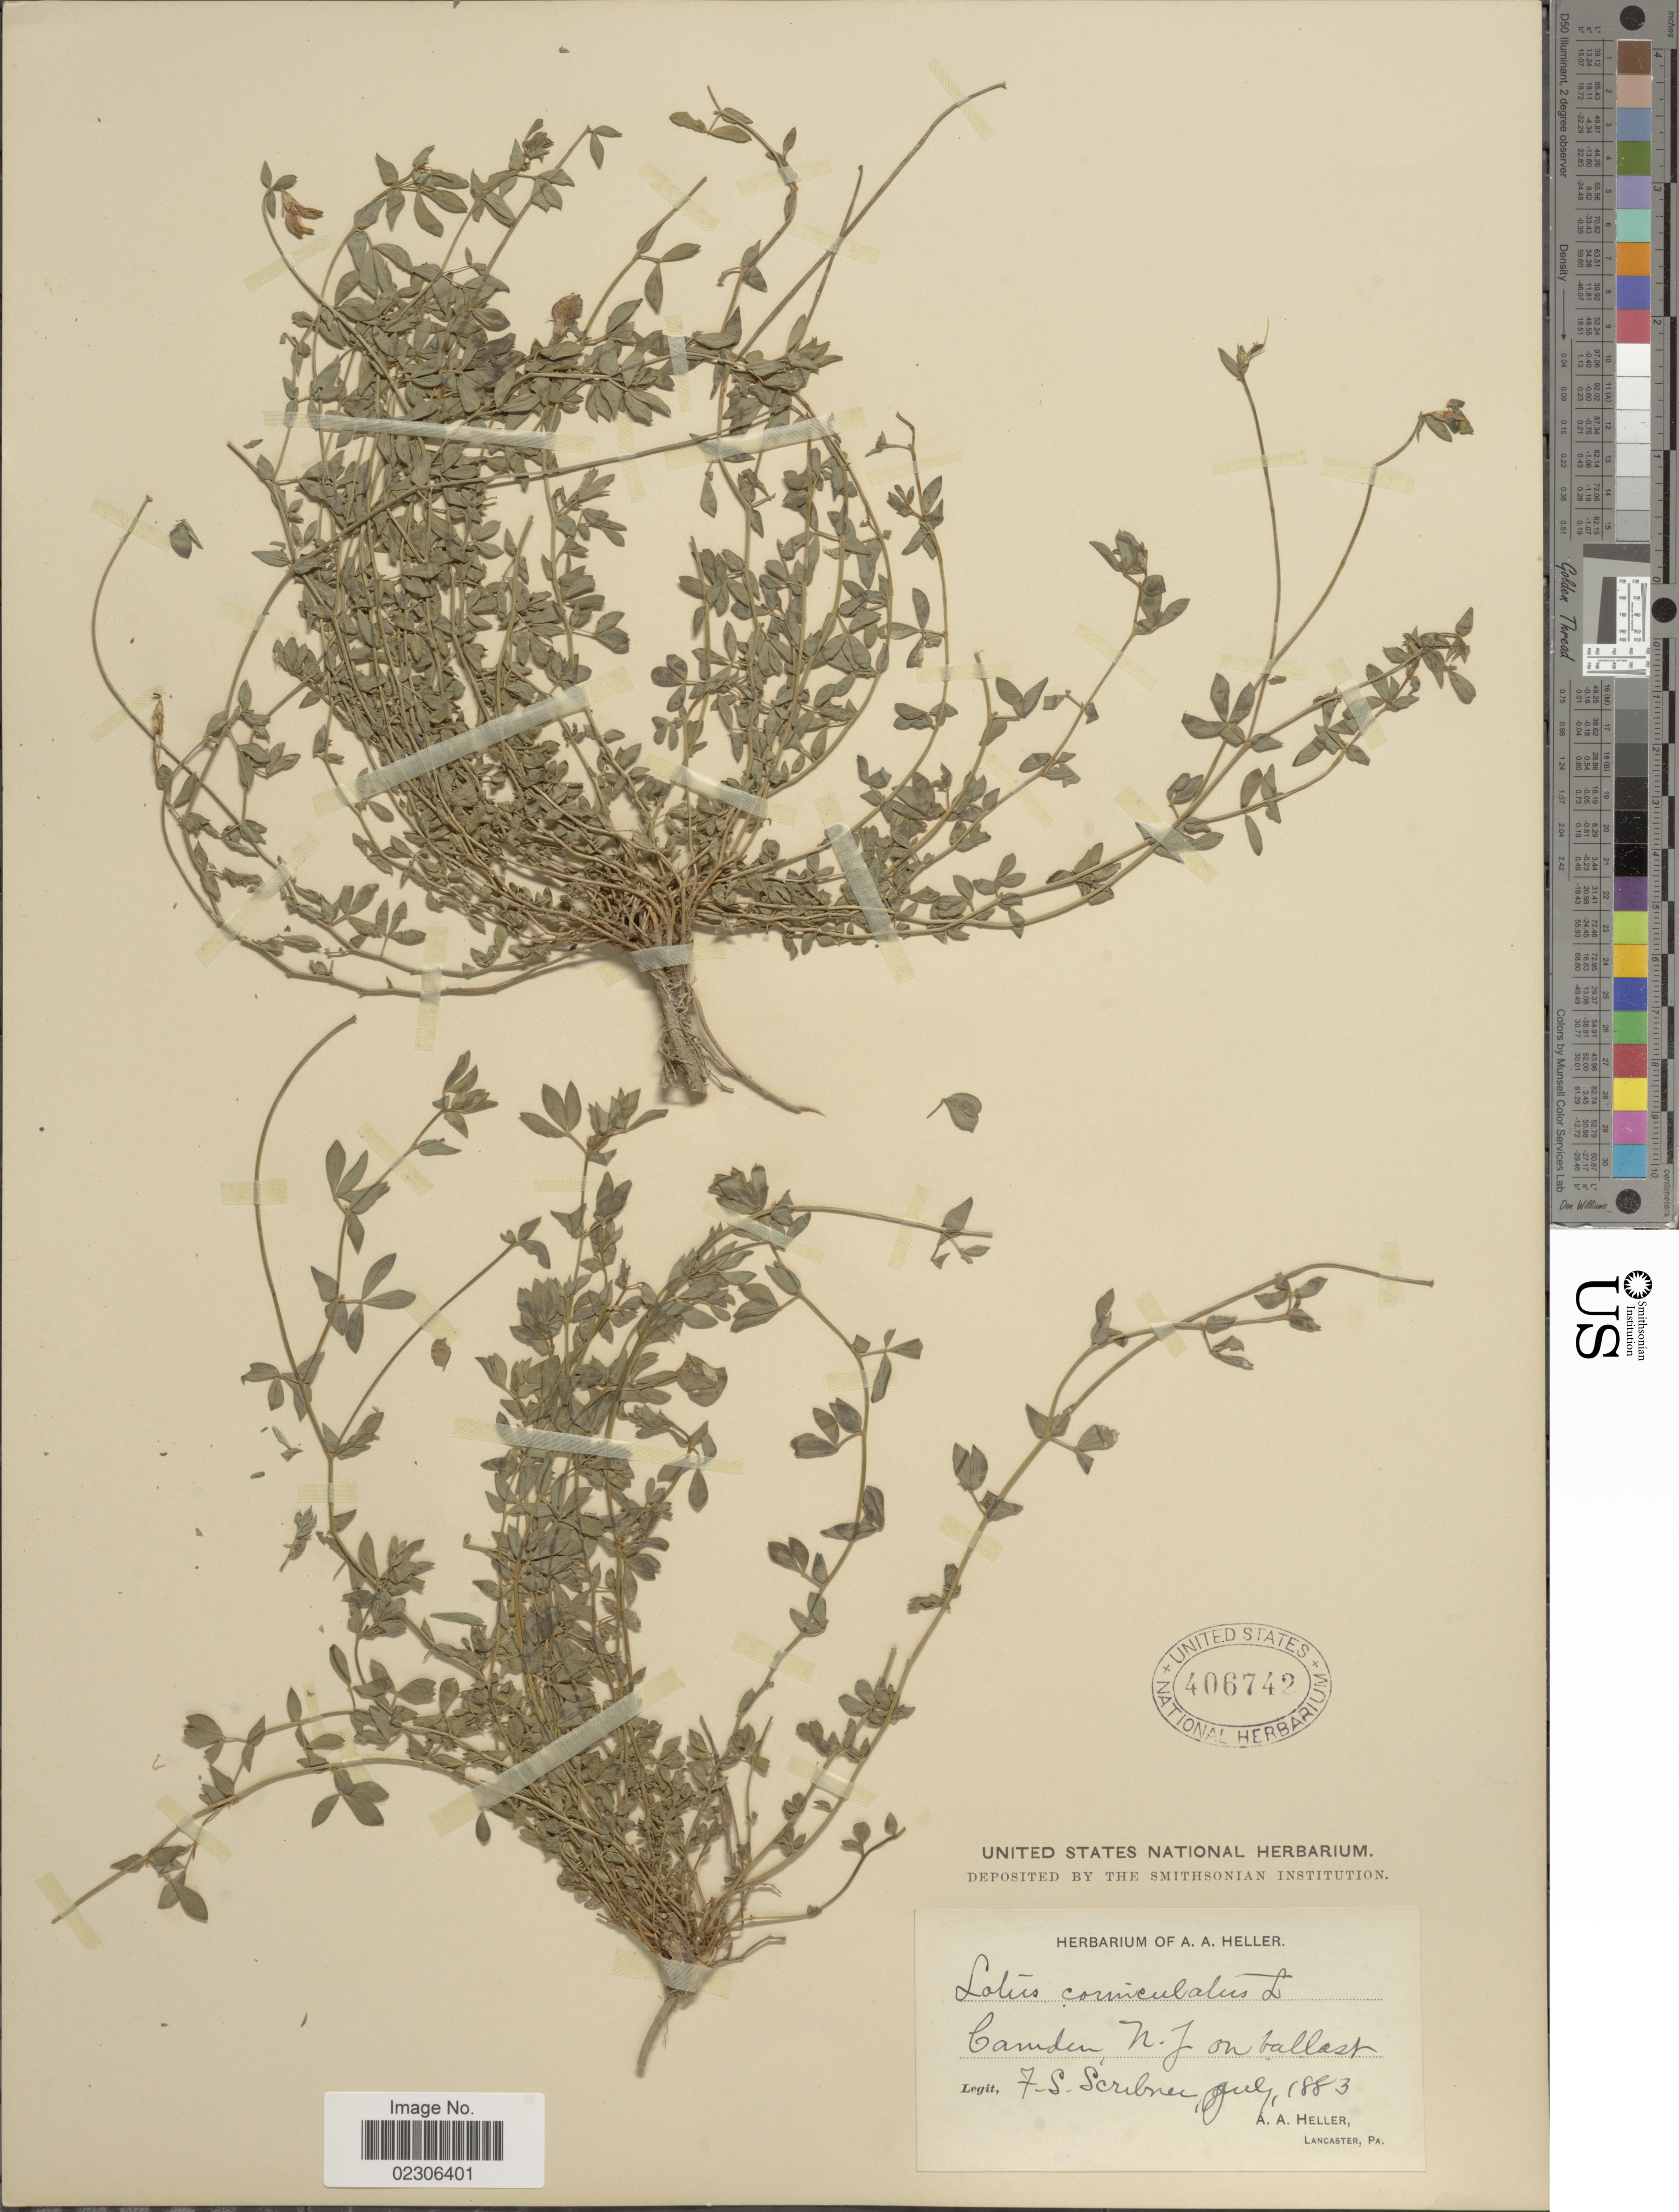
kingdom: Plantae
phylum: Tracheophyta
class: Magnoliopsida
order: Fabales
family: Fabaceae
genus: Lotus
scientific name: Lotus corniculatus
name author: L.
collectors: F. Scribner & A. A. Heller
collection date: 1883-07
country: United States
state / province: New Jersey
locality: Camden, N, J. on ballast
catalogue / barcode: US 406742